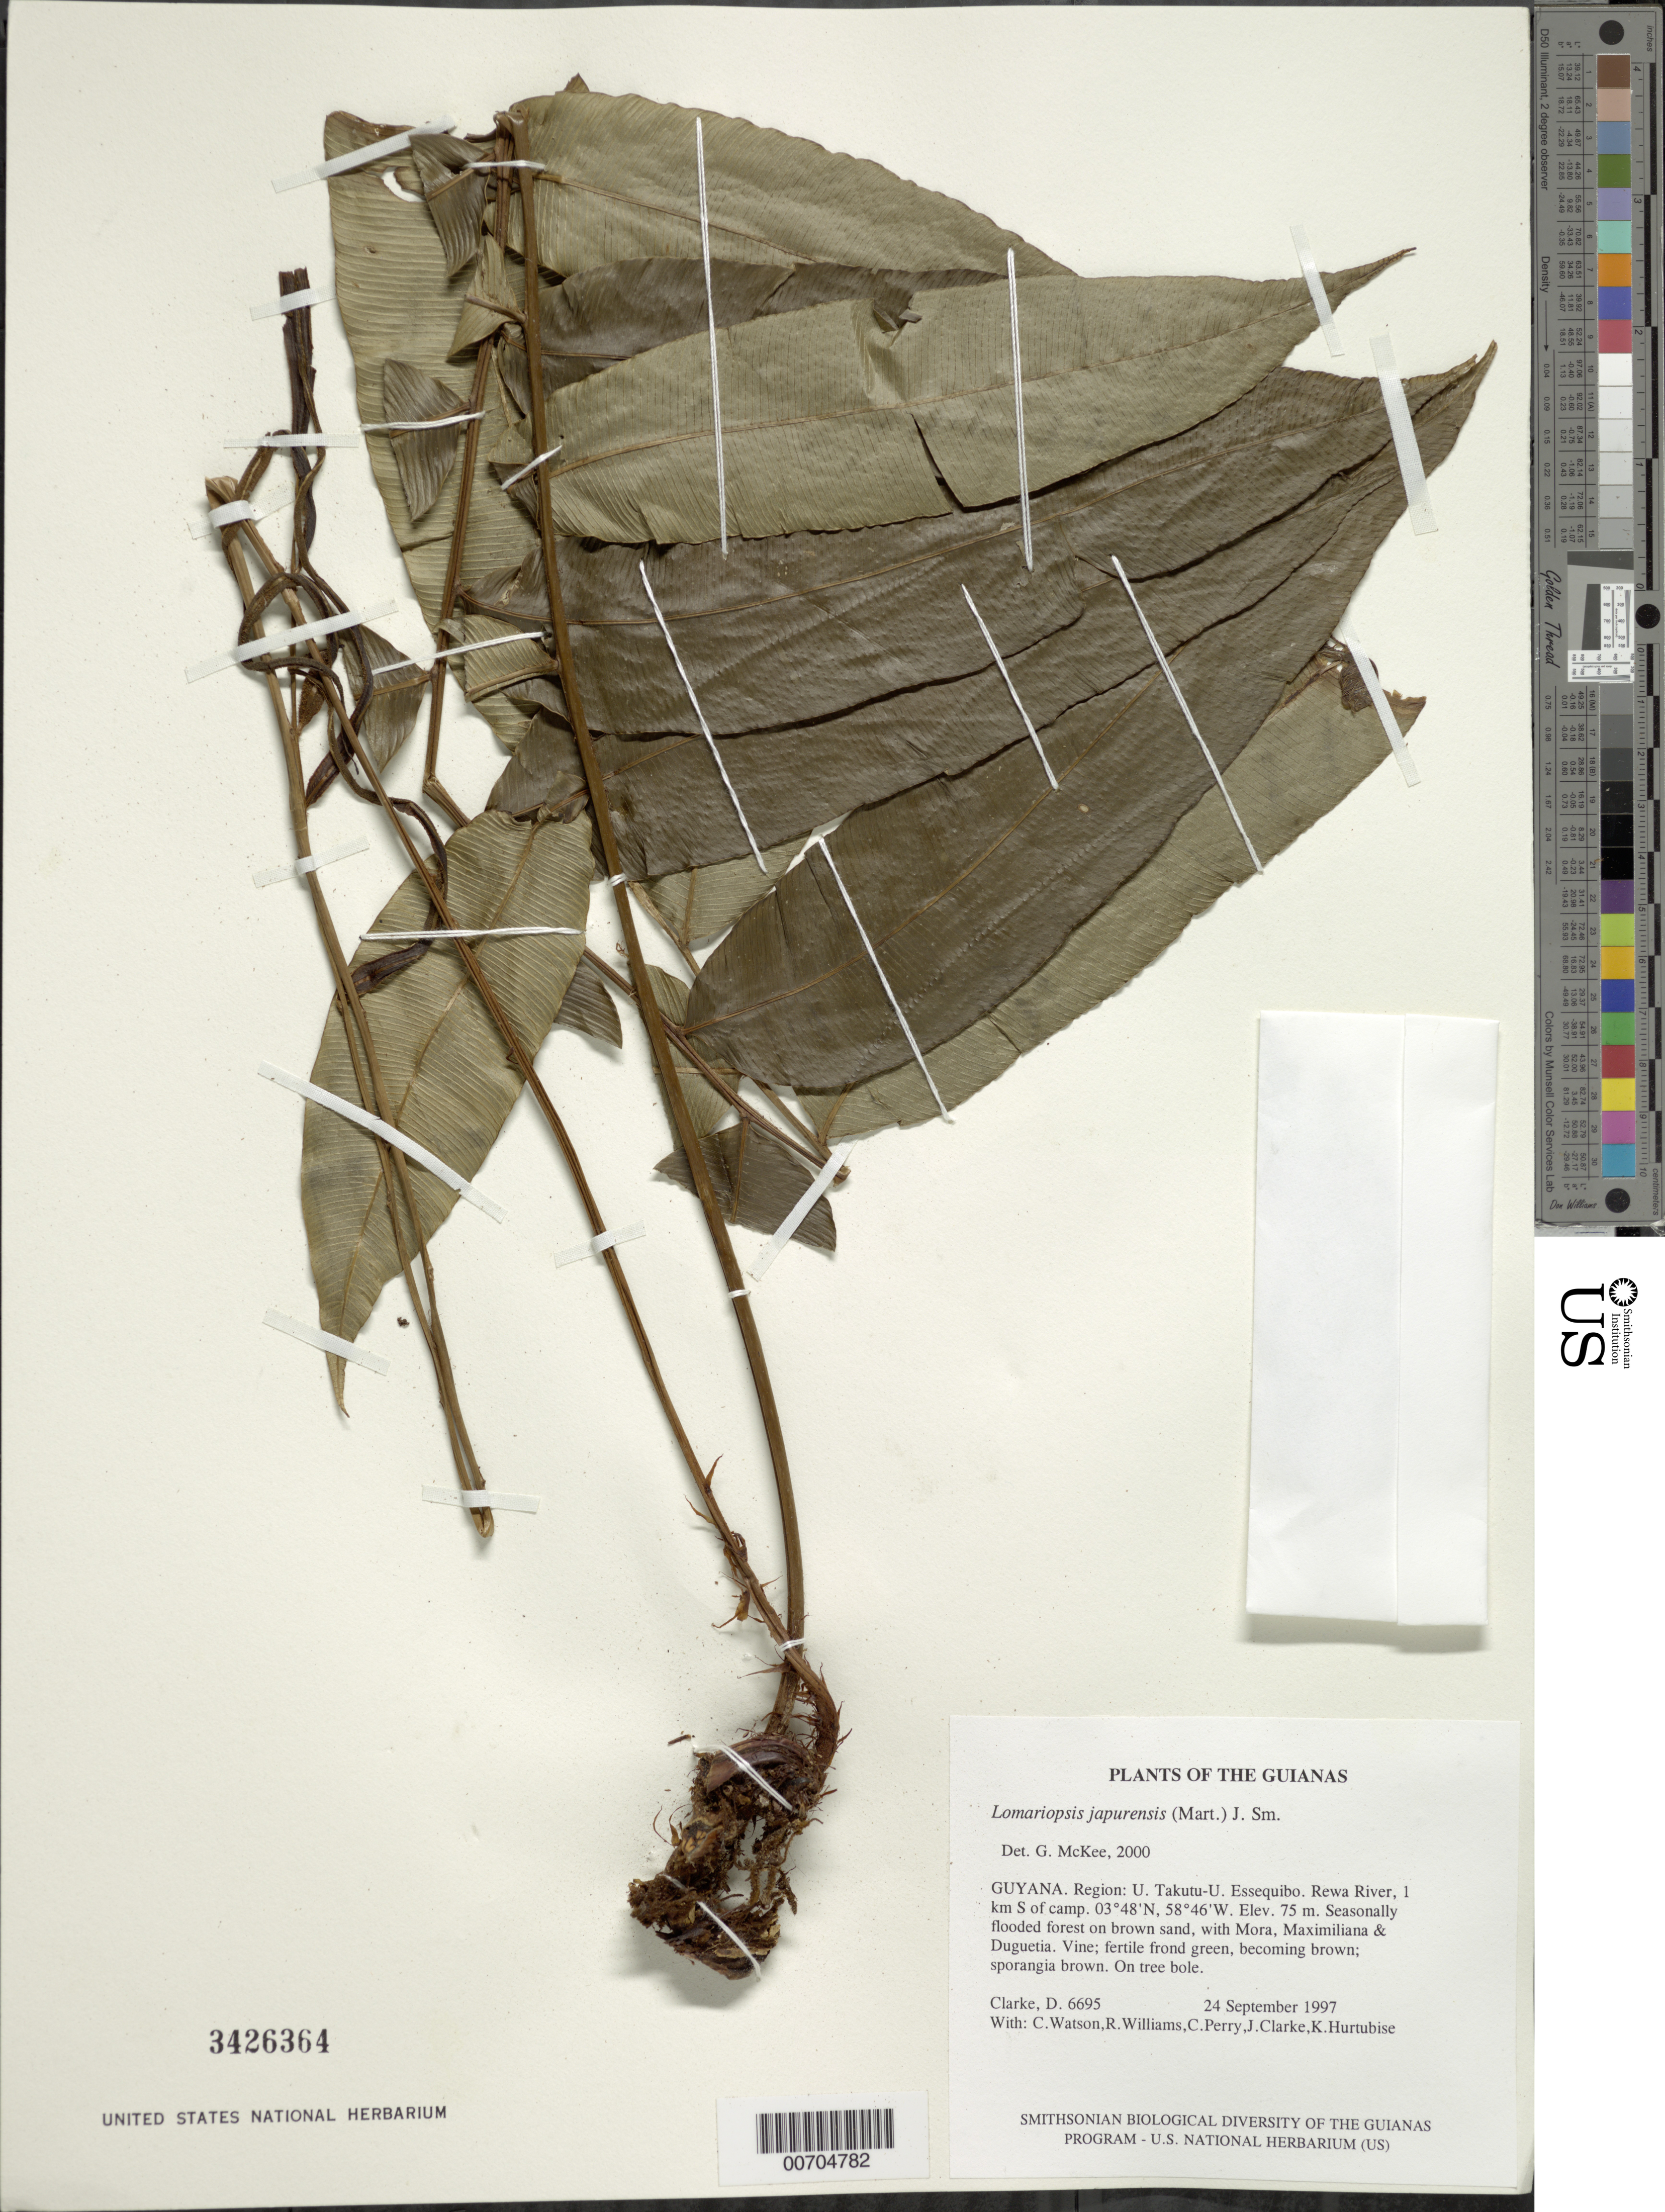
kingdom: Plantae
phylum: Tracheophyta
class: Polypodiopsida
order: Polypodiales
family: Lomariopsidaceae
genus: Lomariopsis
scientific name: Lomariopsis japurensis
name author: (Mart.) J. Sm.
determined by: McKee, G. S., (US), NMNH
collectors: H. D. Clarke, C. Watson, R. Williams, C. Perry, J. Clarke & K. Hurtubise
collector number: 6695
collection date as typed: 24 September 1997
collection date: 1997-09-24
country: Guyana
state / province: U. Takutu-U. Essequibo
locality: Rewa River, 1 km S of camp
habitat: Seasonally flooded forest on brown sand, with Mora, Maximiliana & Duguetia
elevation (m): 75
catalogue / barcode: US 3426364